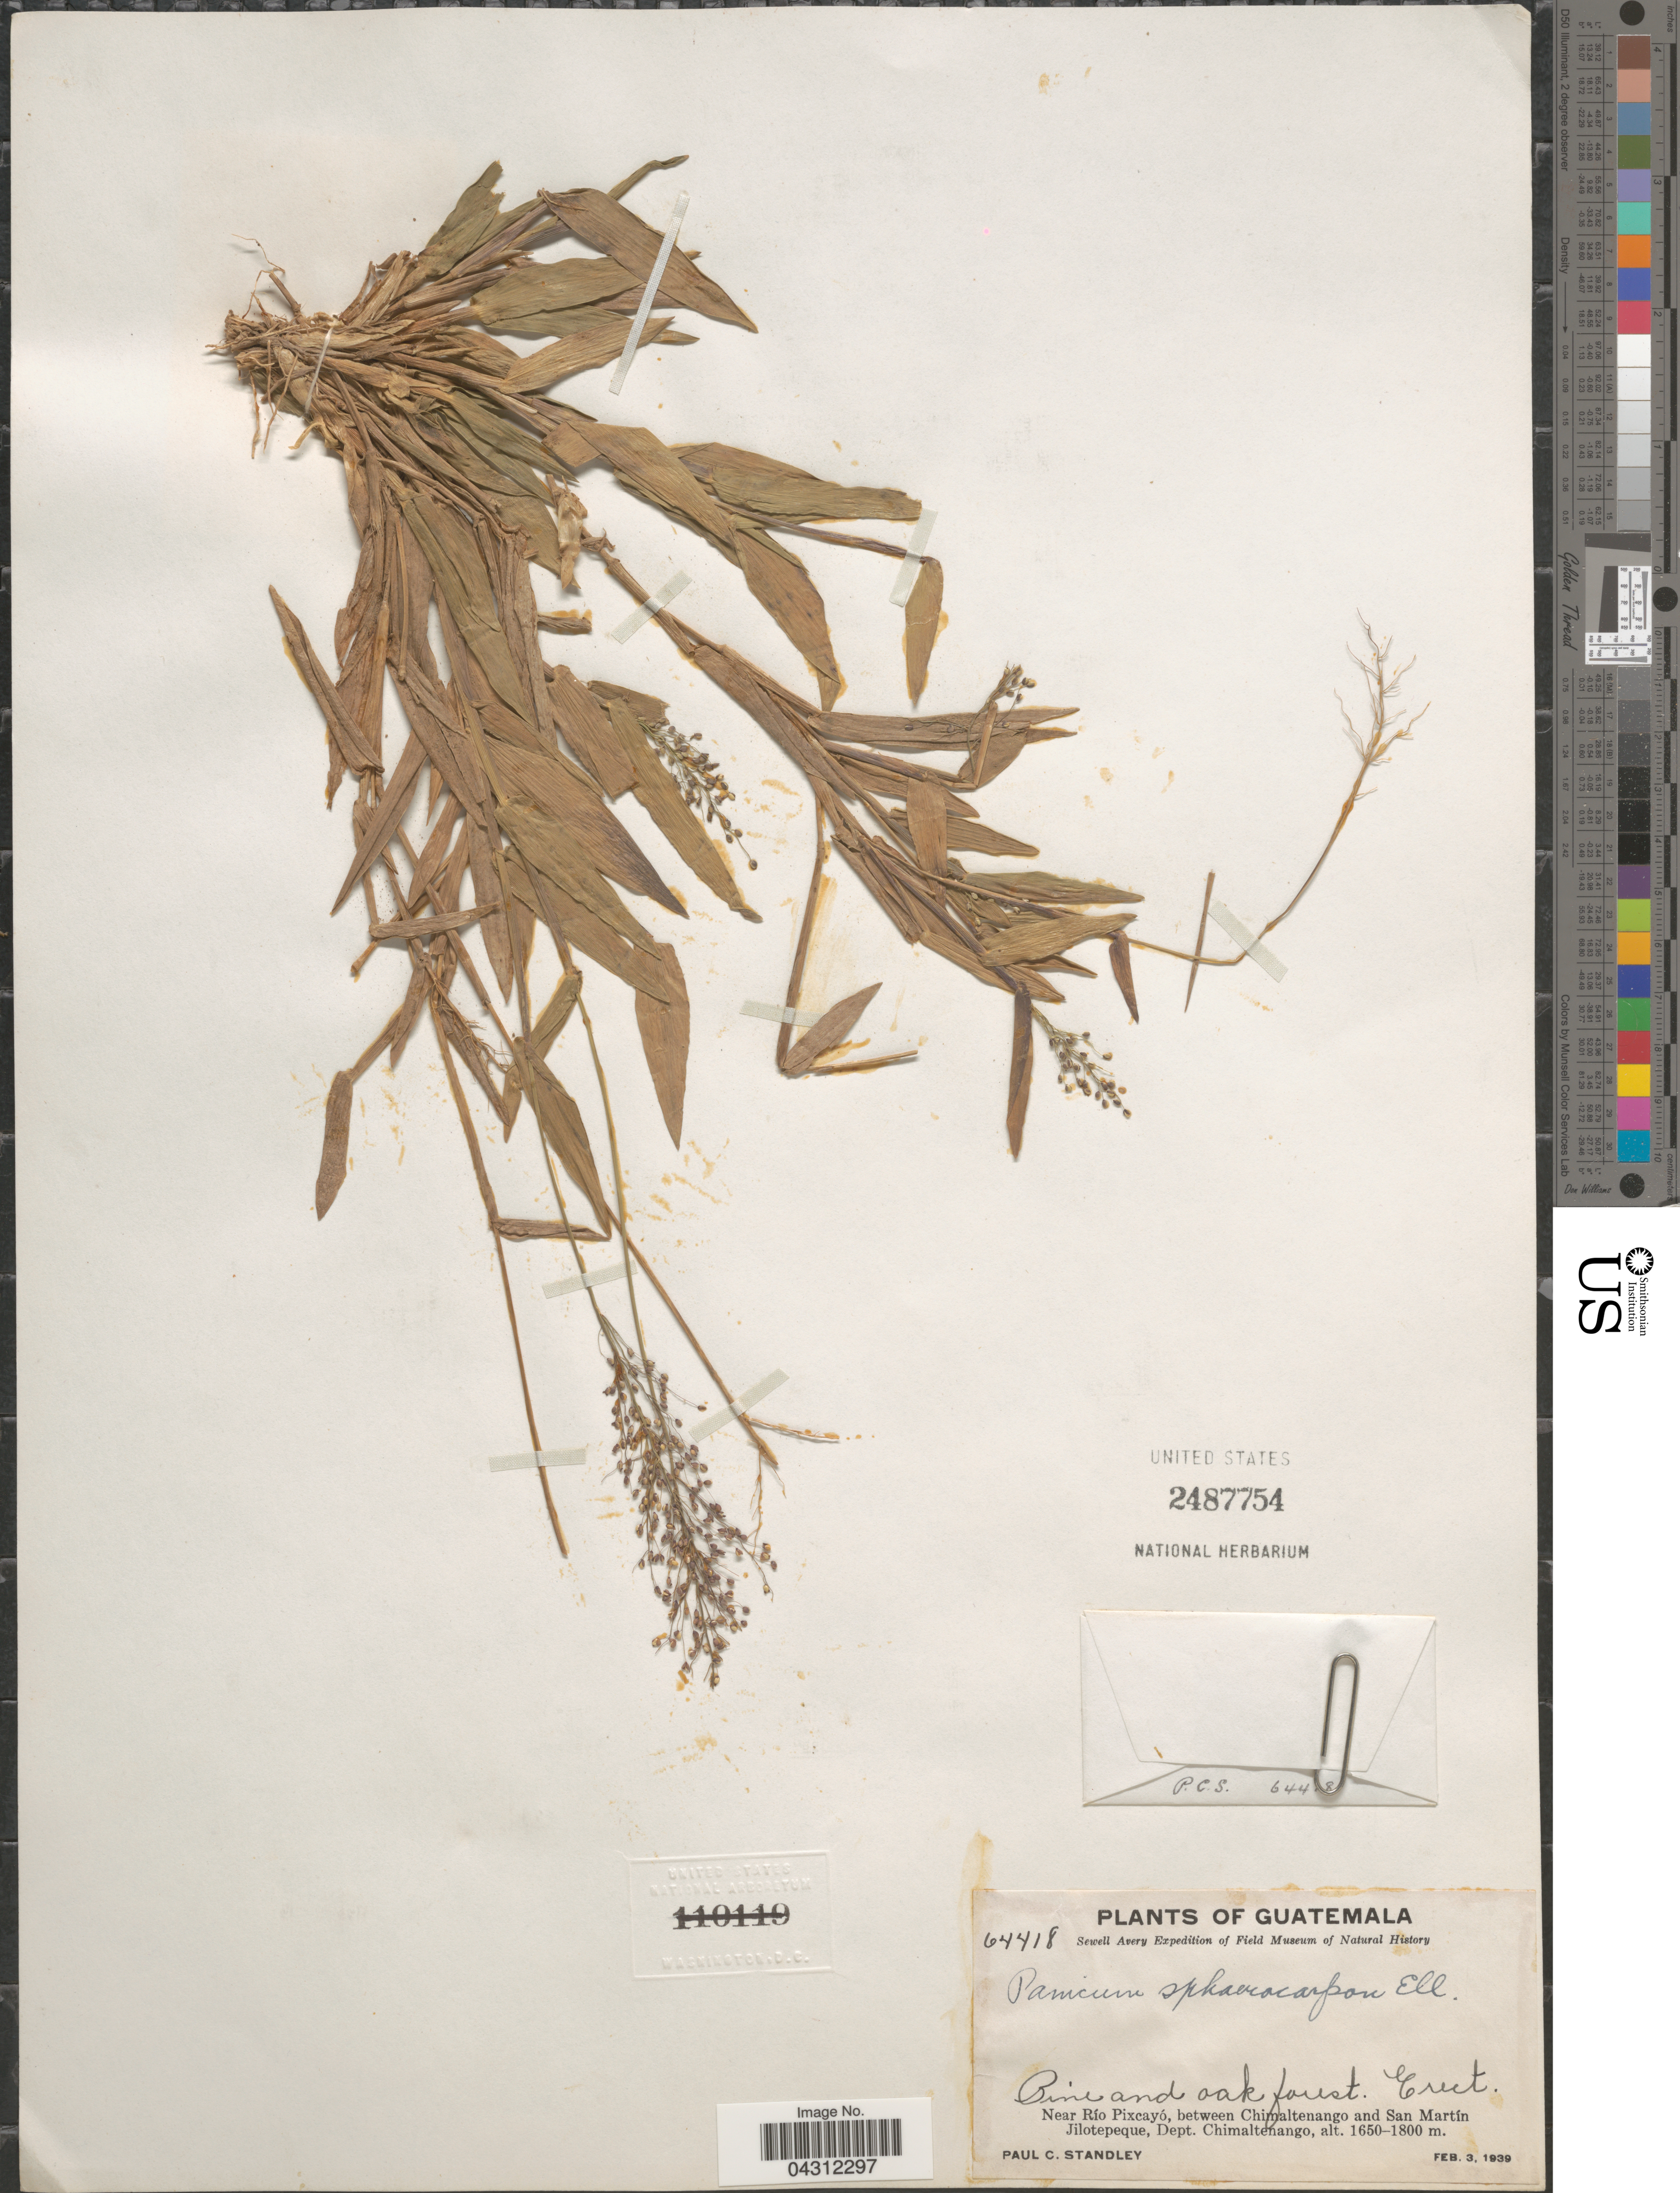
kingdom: Plantae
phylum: Tracheophyta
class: Liliopsida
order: Poales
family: Poaceae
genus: Dichanthelium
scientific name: Dichanthelium sphaerocarpon var. sphaerocarpon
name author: (Elliott) Gould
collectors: P. C. Standley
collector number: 64418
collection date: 1939-02-03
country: Guatemala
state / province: Chimaltenango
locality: Sewell Avery Expedition. Near Río Pixcayó, between Chimaltenango and San Martín Jilotepeque, Dept. Chimaltenango.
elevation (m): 1650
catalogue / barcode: US 2487754